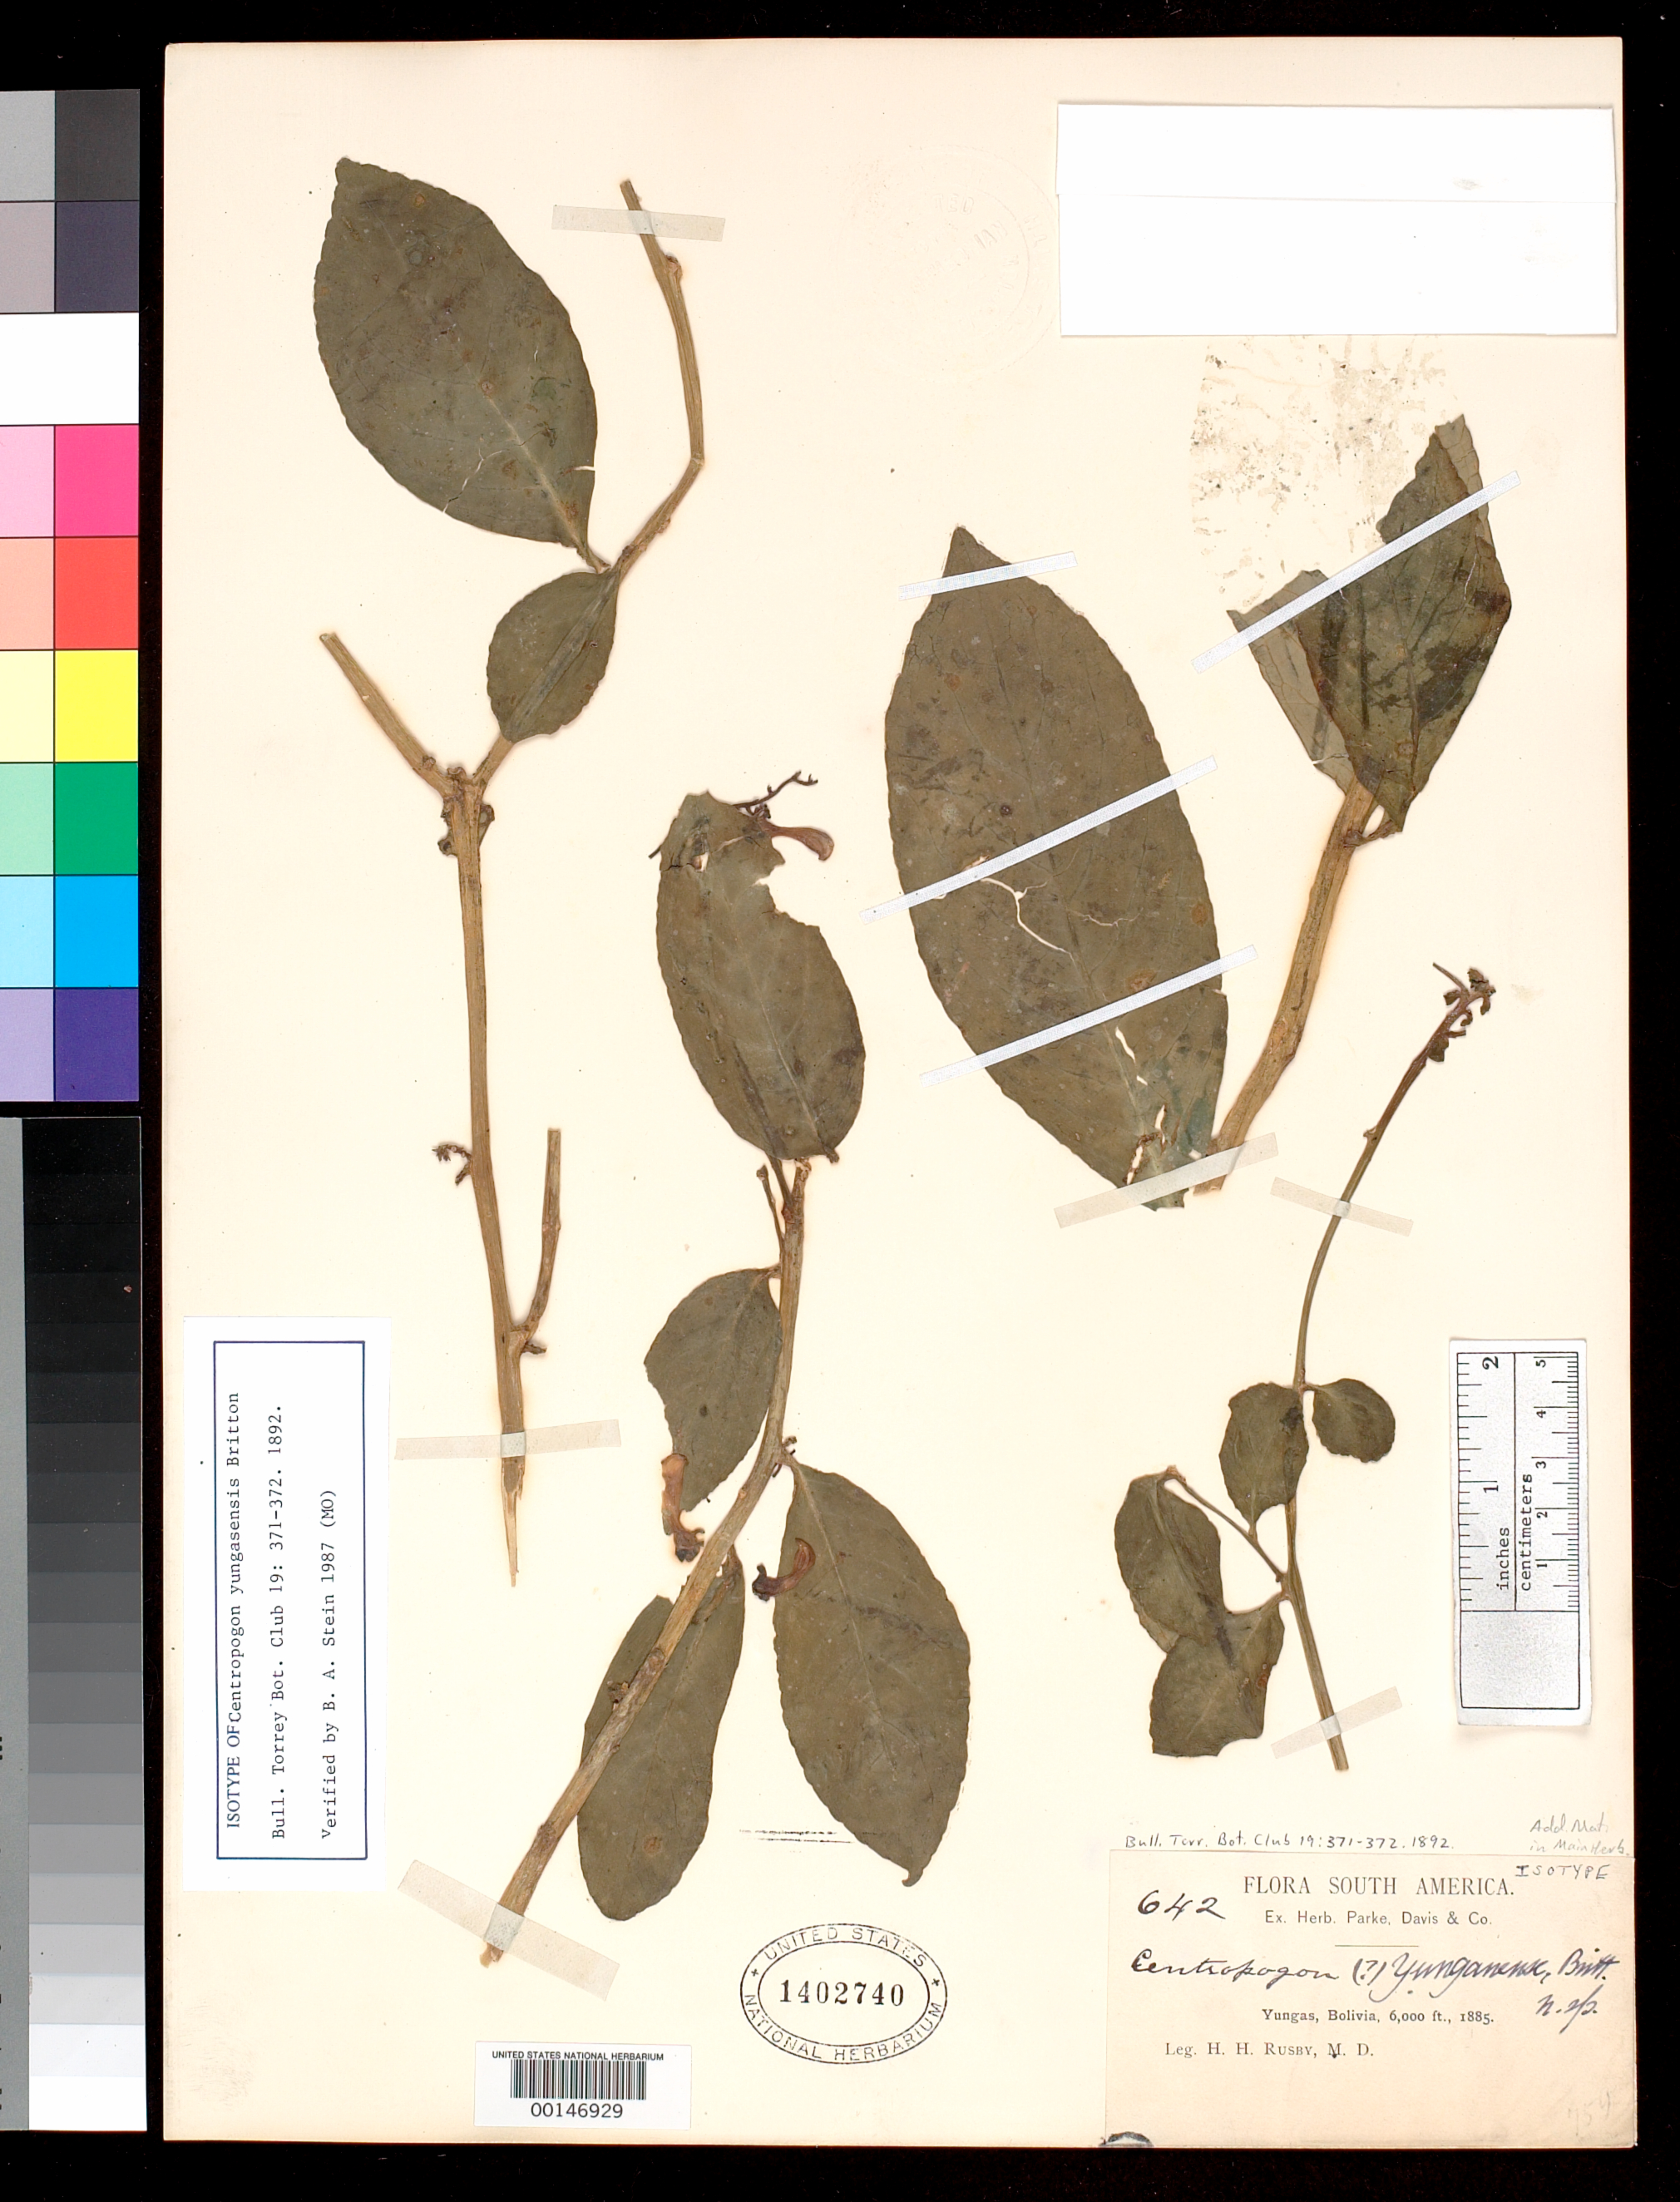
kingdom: Plantae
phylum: Tracheophyta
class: Magnoliopsida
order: Asterales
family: Campanulaceae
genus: Centropogon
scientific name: Centropogon yungasensis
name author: Britton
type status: Isotype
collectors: H. H. Rusby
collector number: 642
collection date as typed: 1885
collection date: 1885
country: Bolivia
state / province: La Paz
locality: Yungas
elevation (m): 1829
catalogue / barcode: US 1402740